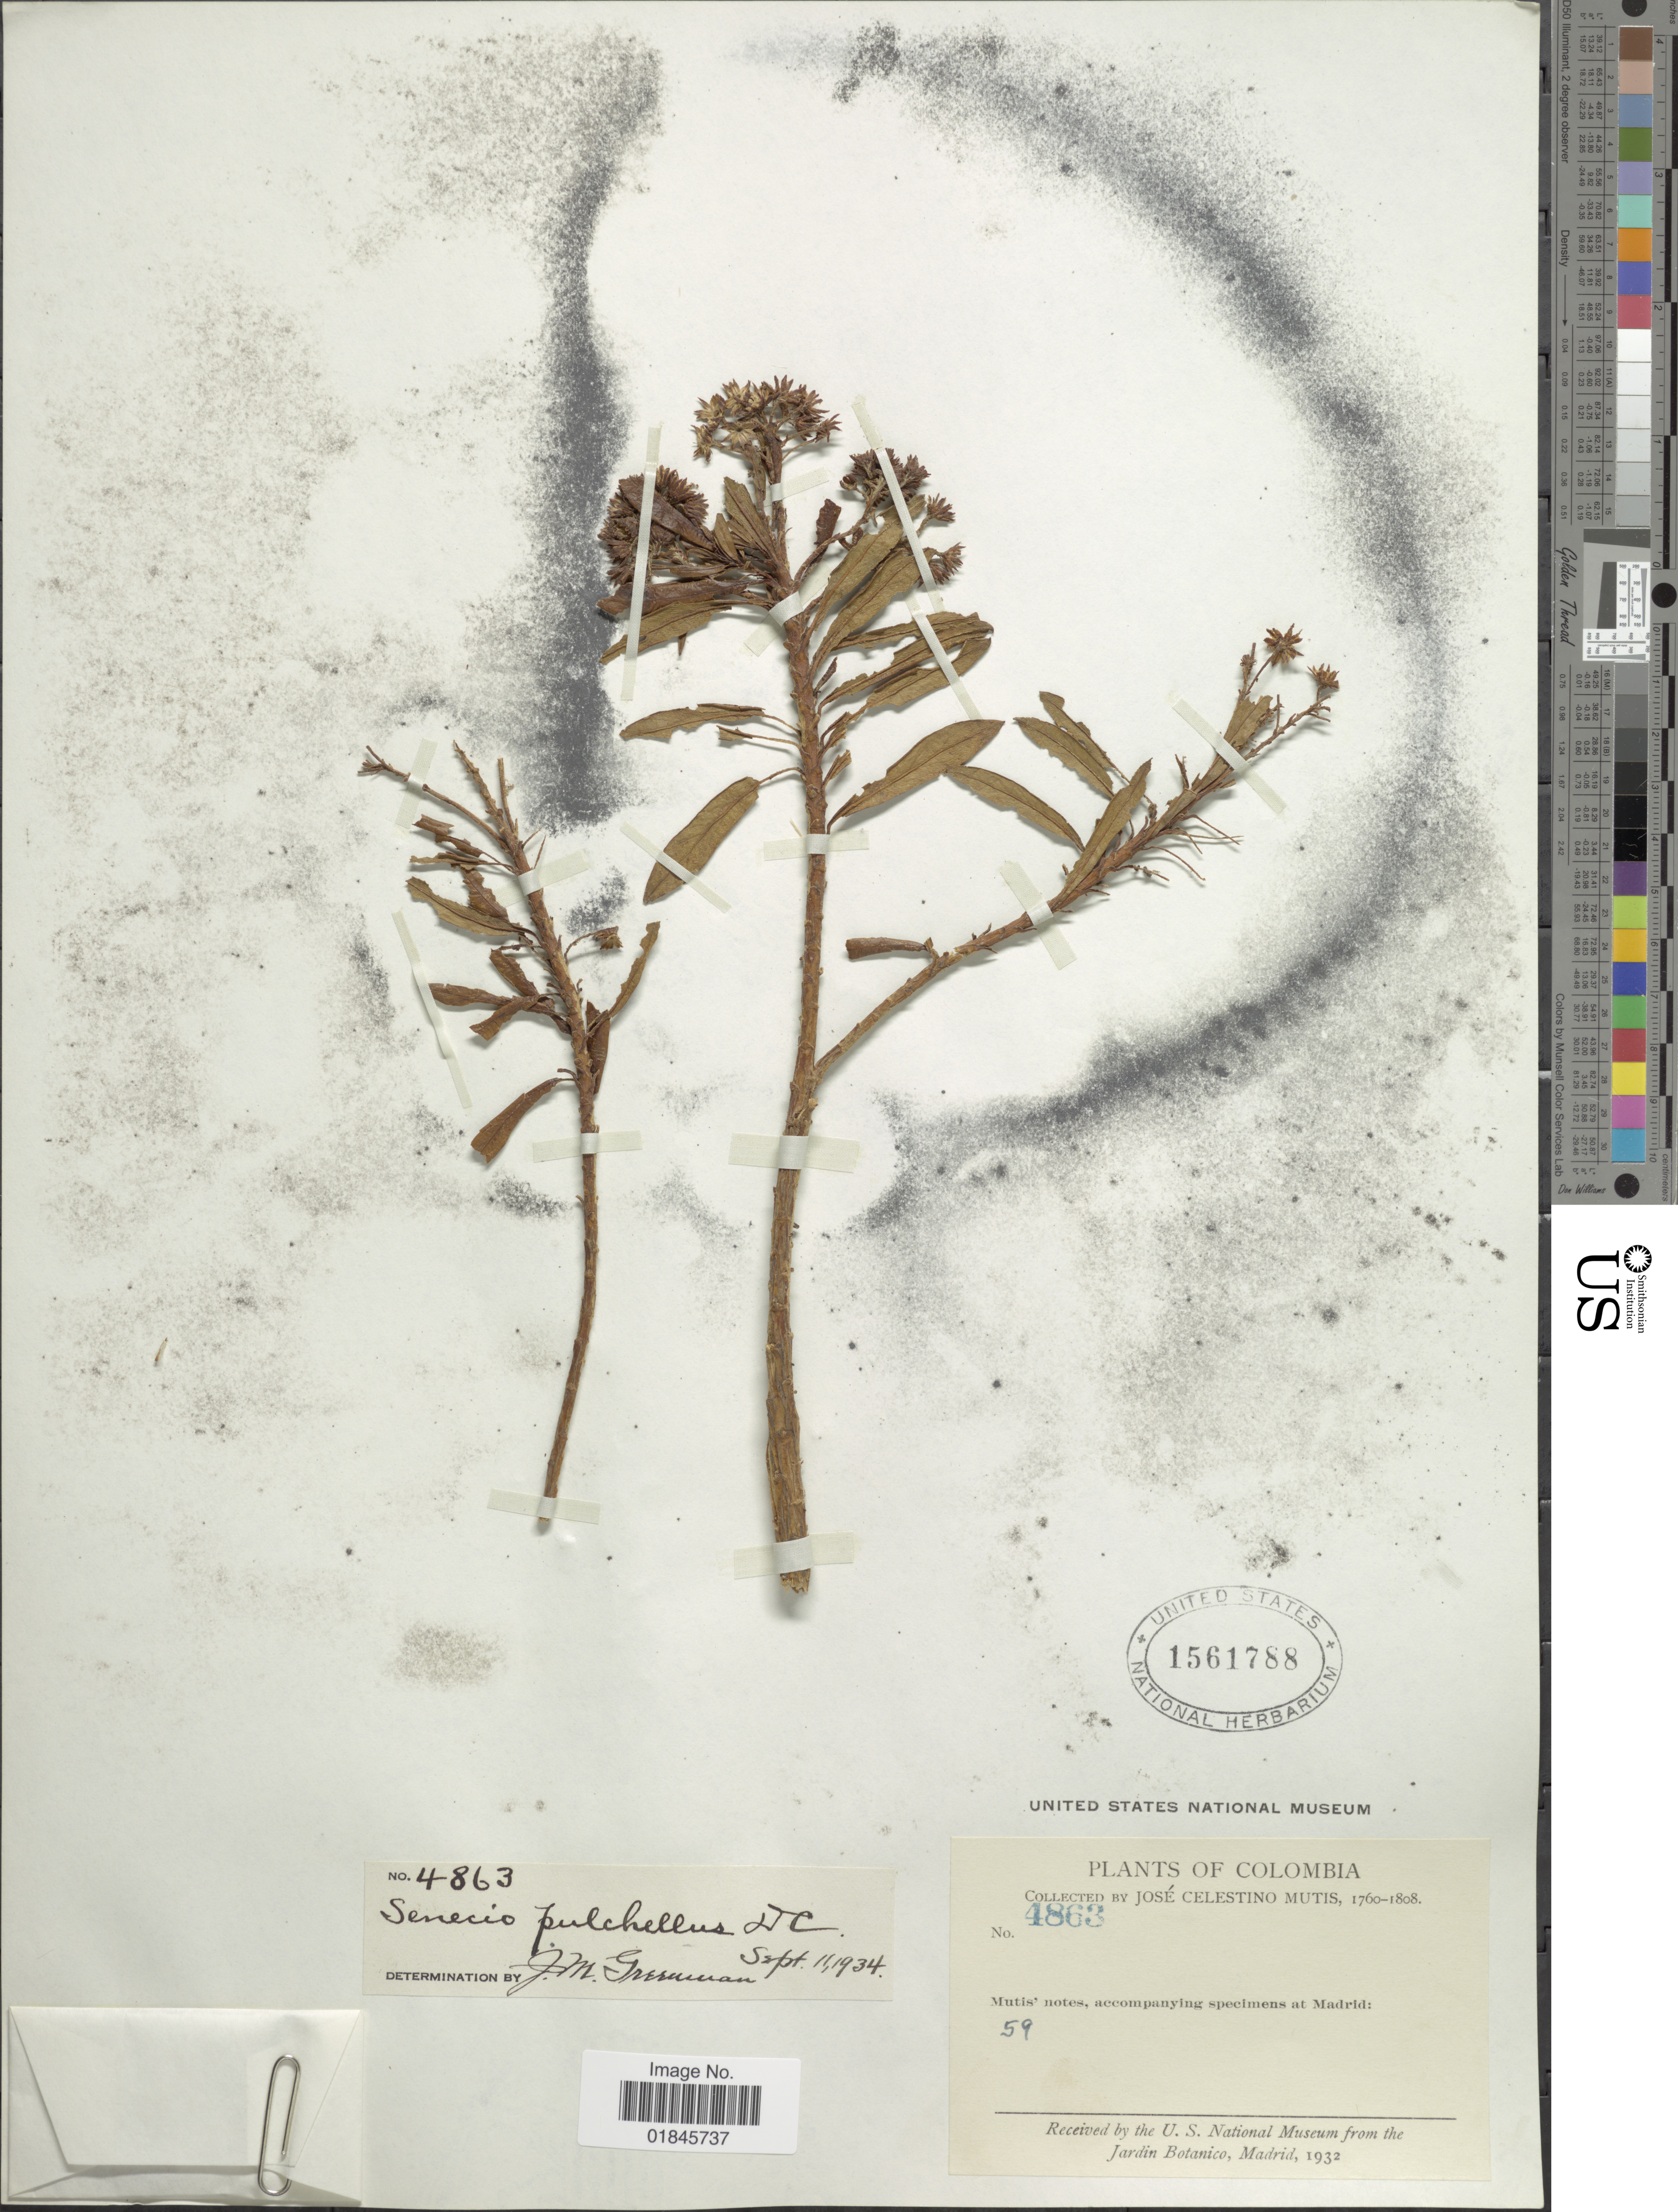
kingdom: Plantae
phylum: Tracheophyta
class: Magnoliopsida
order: Asterales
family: Asteraceae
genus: Pentacalia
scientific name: Pentacalia pulchella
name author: (Kunth) Cuatrec.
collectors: J. C. B. Mutis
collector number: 4863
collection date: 1760/1808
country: Colombia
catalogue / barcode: US 1561788